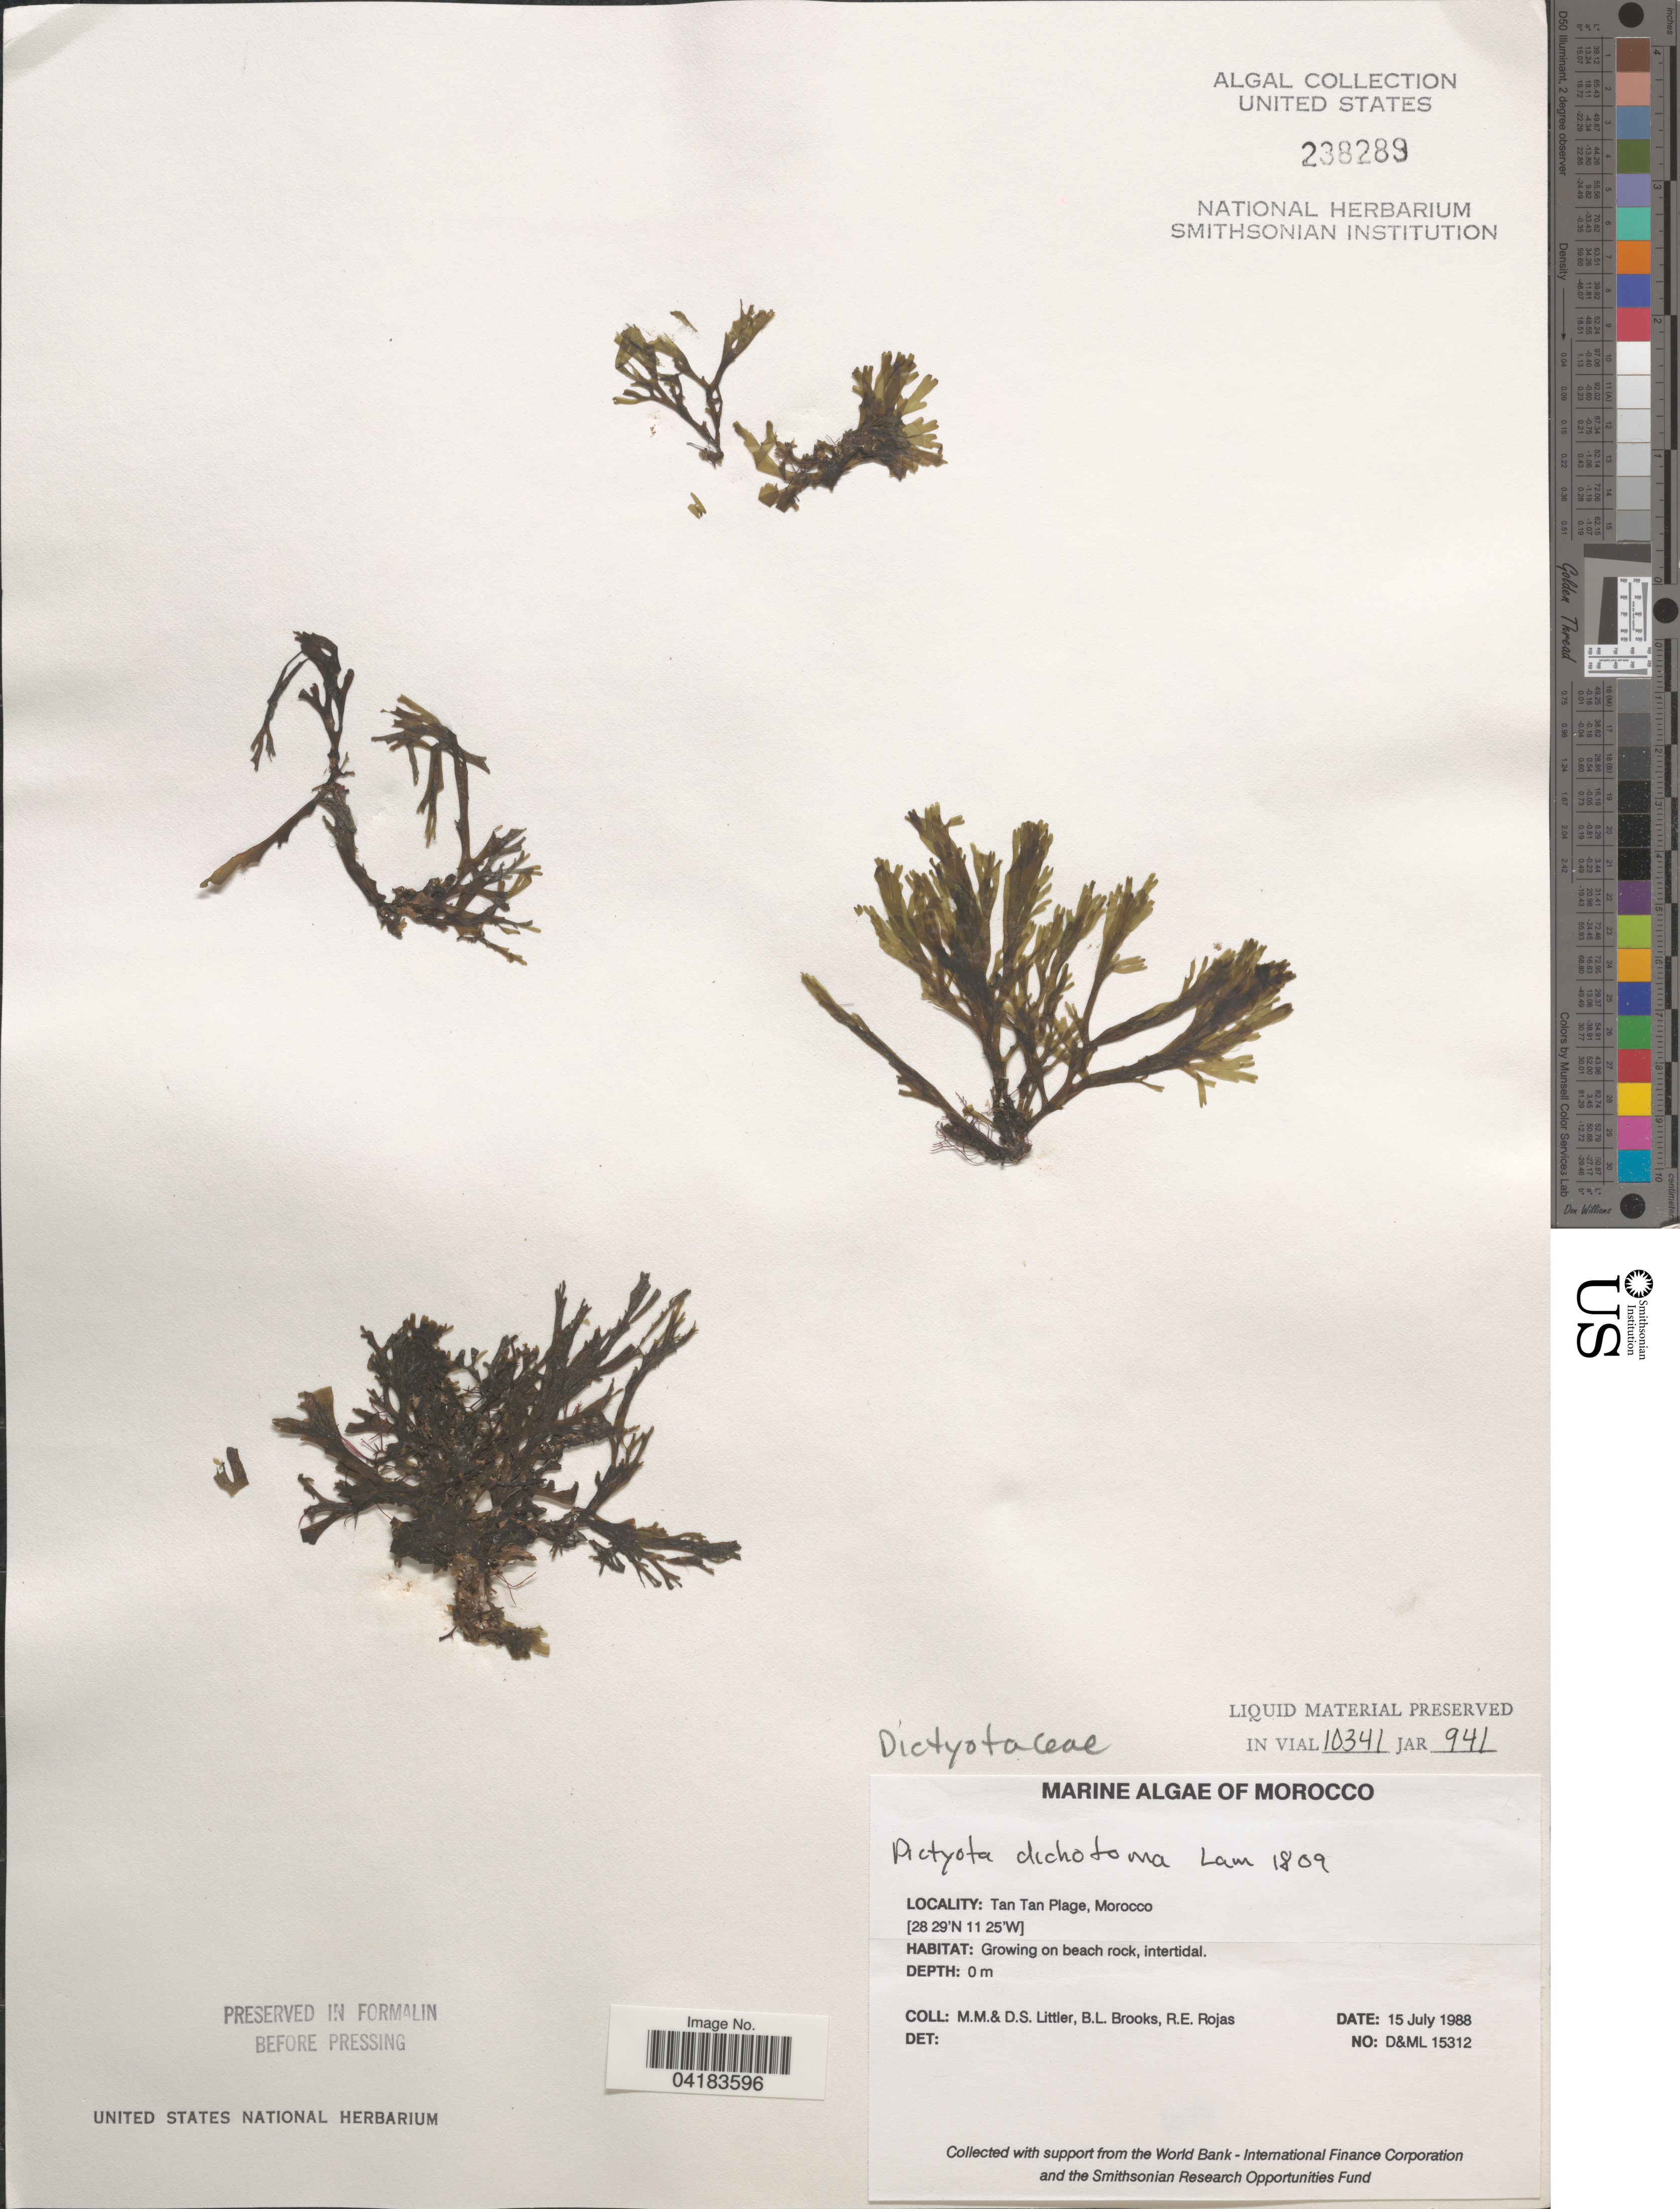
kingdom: Chromista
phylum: Ochrophyta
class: Phaeophyceae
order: Dictyotales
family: Dictyotaceae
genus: Dictyota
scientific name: Dictyota dichotoma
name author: (Huds.) J.V.Lamouroux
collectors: D. S. Littler, B. Brooks & R. Rojas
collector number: D&ML15312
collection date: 1988-07-15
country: Morocco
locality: Tan Tan Plage.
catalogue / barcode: US 238289